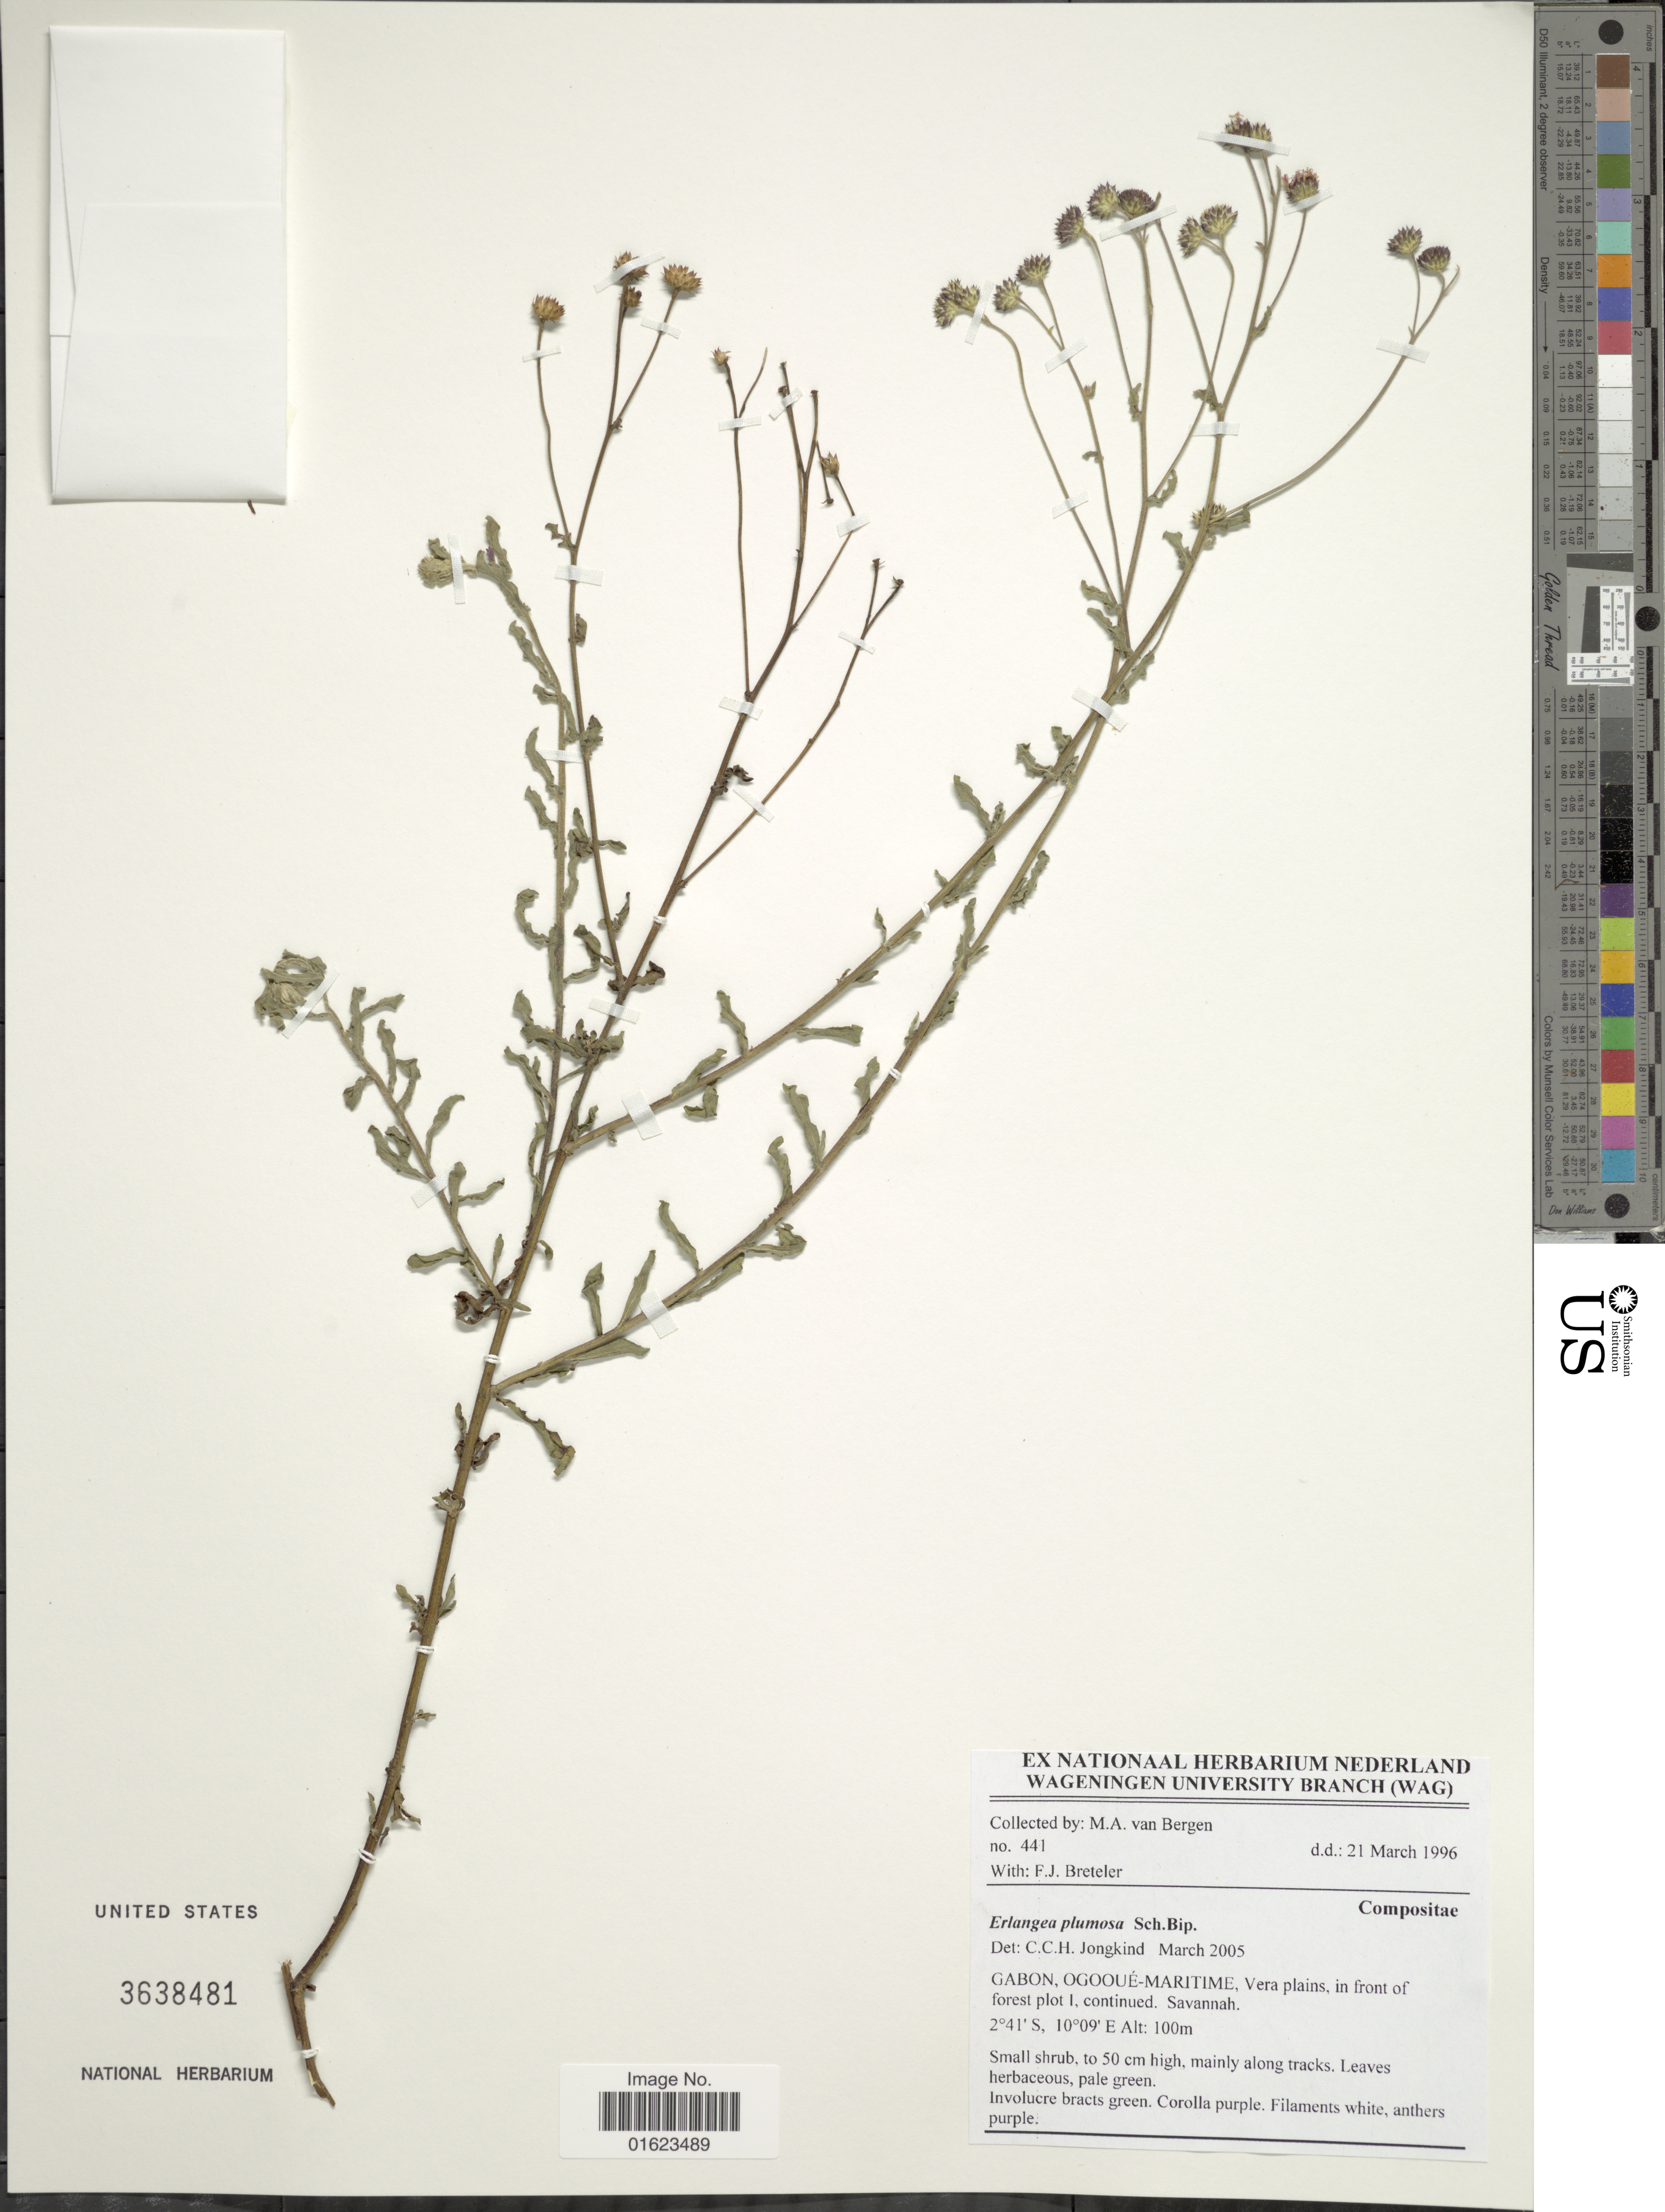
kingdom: Plantae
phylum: Tracheophyta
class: Magnoliopsida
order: Asterales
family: Asteraceae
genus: Erlangea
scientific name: Erlangea plumosa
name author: Sch. Bip.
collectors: M. van Bergen & F. J. Breteler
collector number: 441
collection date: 1996-03-21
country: Gabon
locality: Gabon, Ogooue-Maritime, Vera plains, in front of forest plot 1.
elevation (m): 100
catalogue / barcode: US 3638481